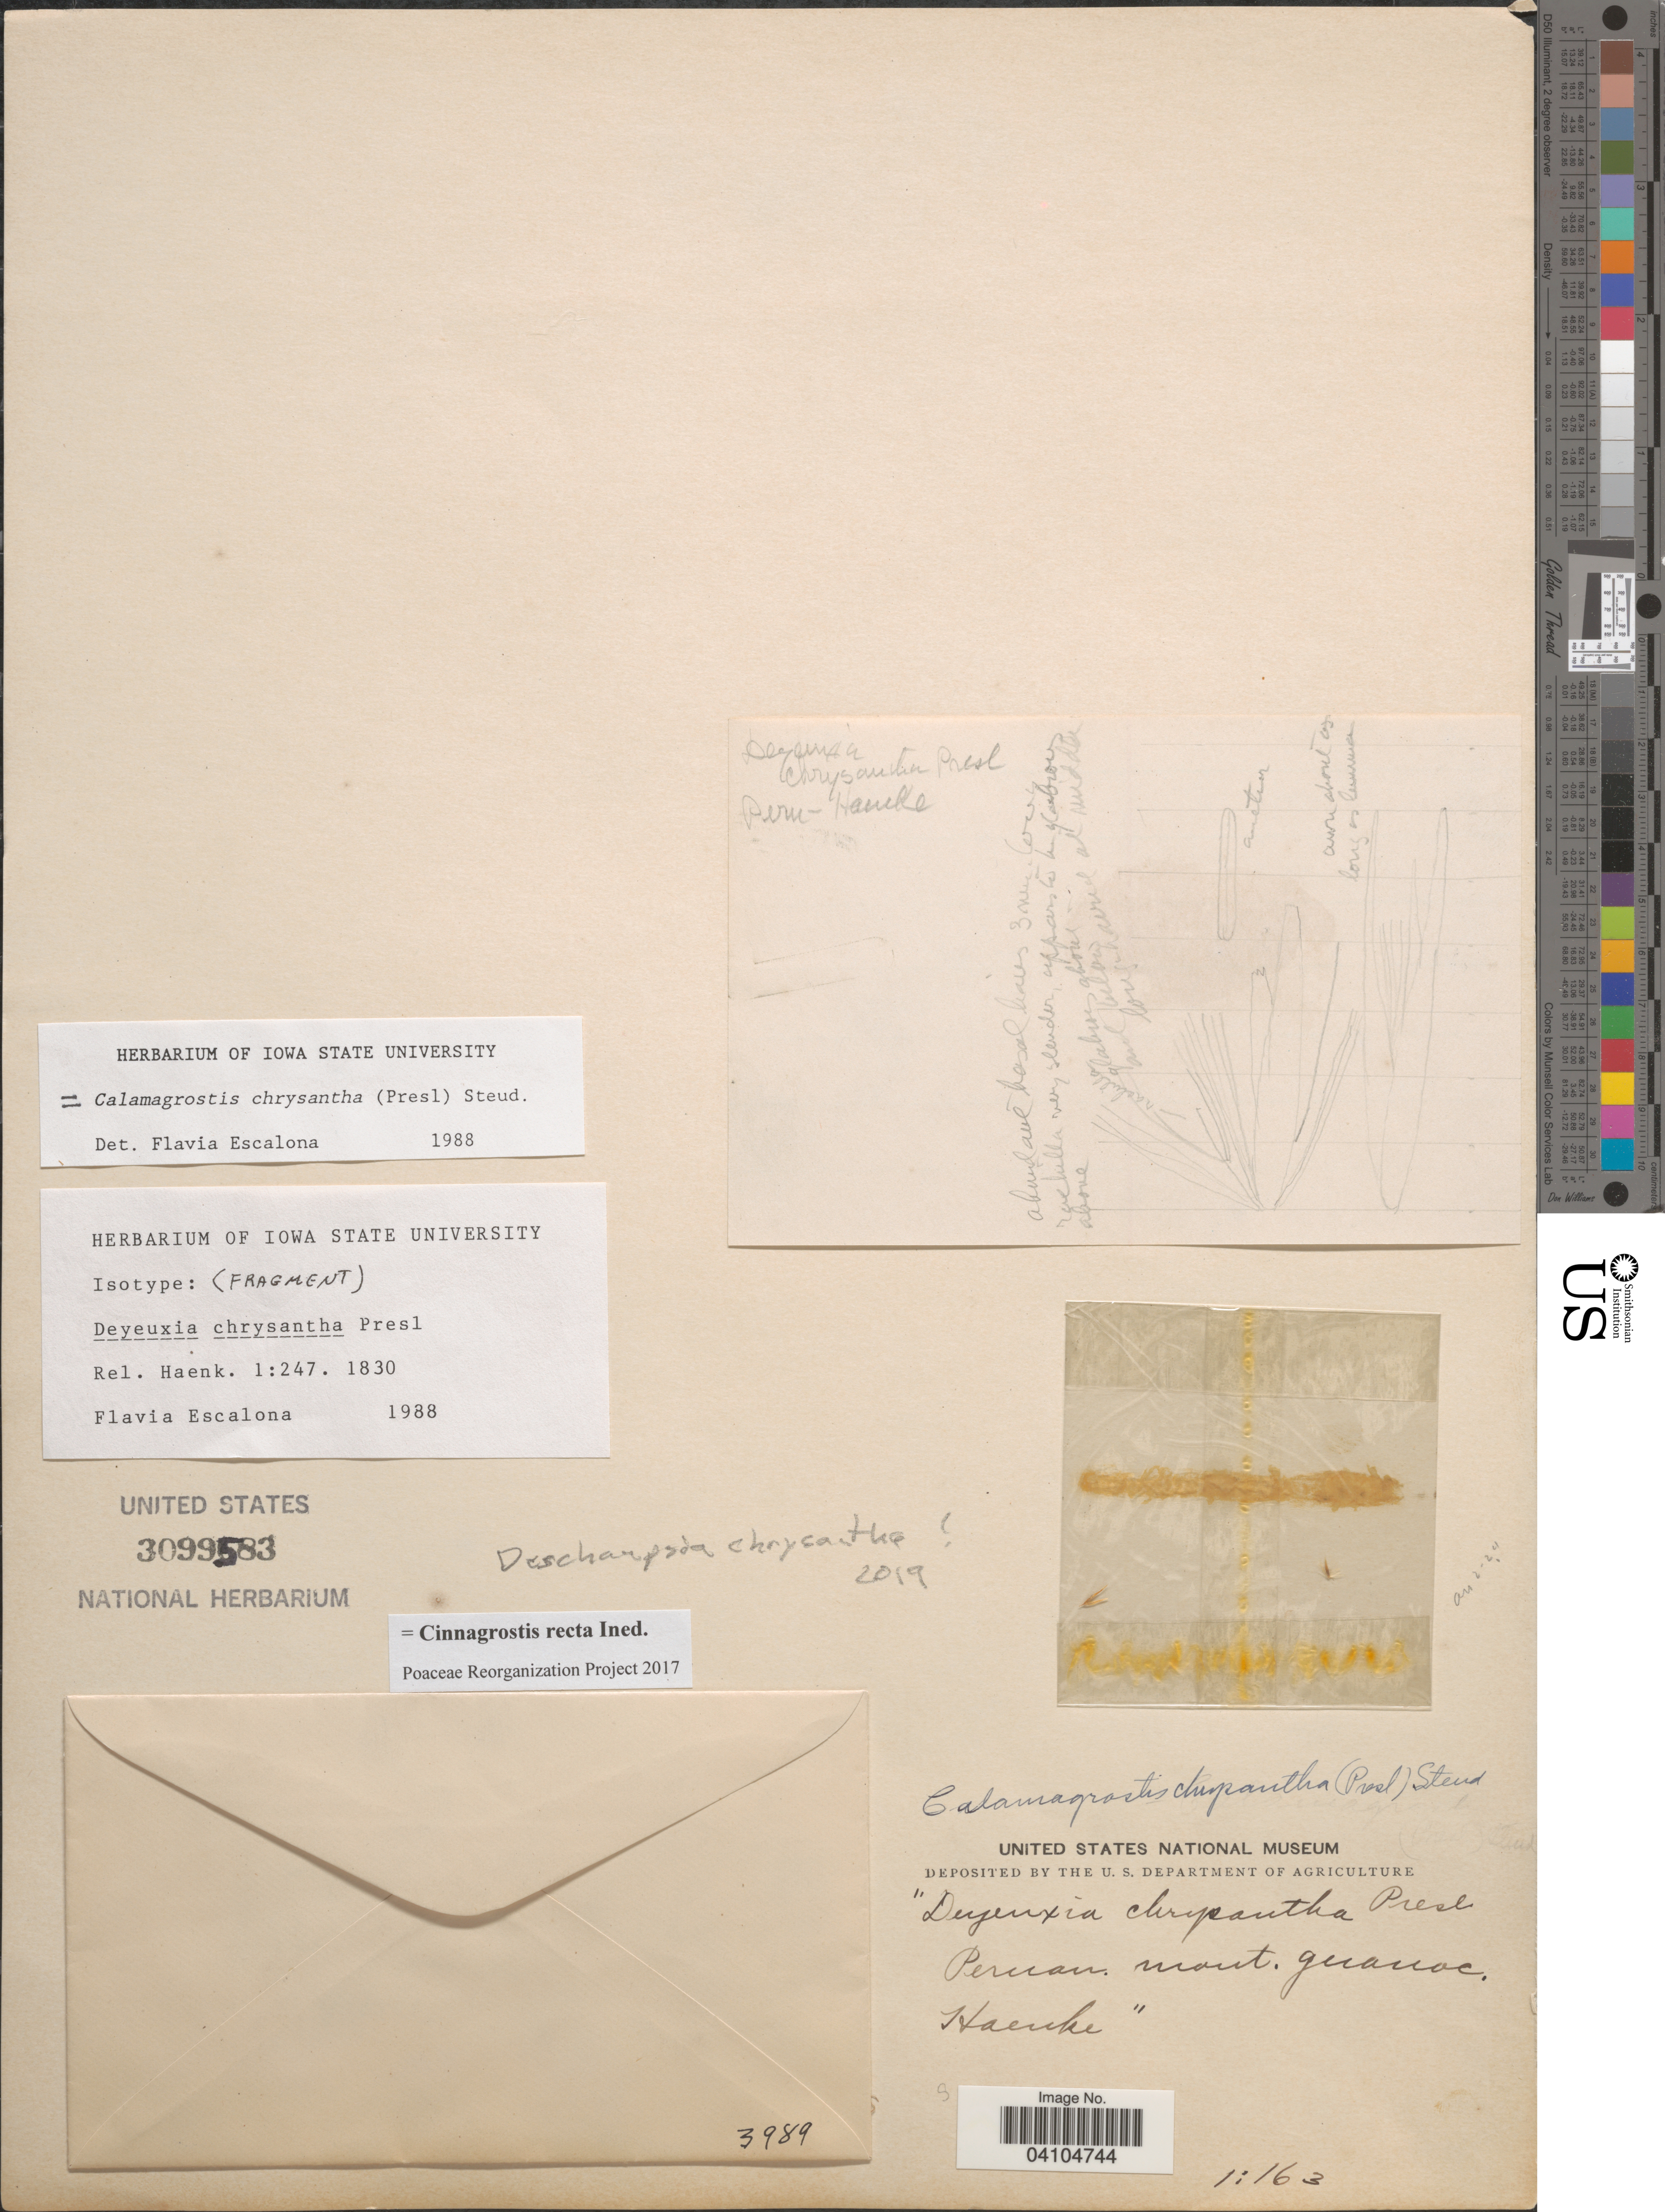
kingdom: Plantae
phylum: Tracheophyta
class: Liliopsida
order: Poales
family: Poaceae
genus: Deschampsia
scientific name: Deschampsia chrysantha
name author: (J. Presl) Saarela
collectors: Haenke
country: Peru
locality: Peruan. mont. guanoc.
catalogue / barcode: US 3099583